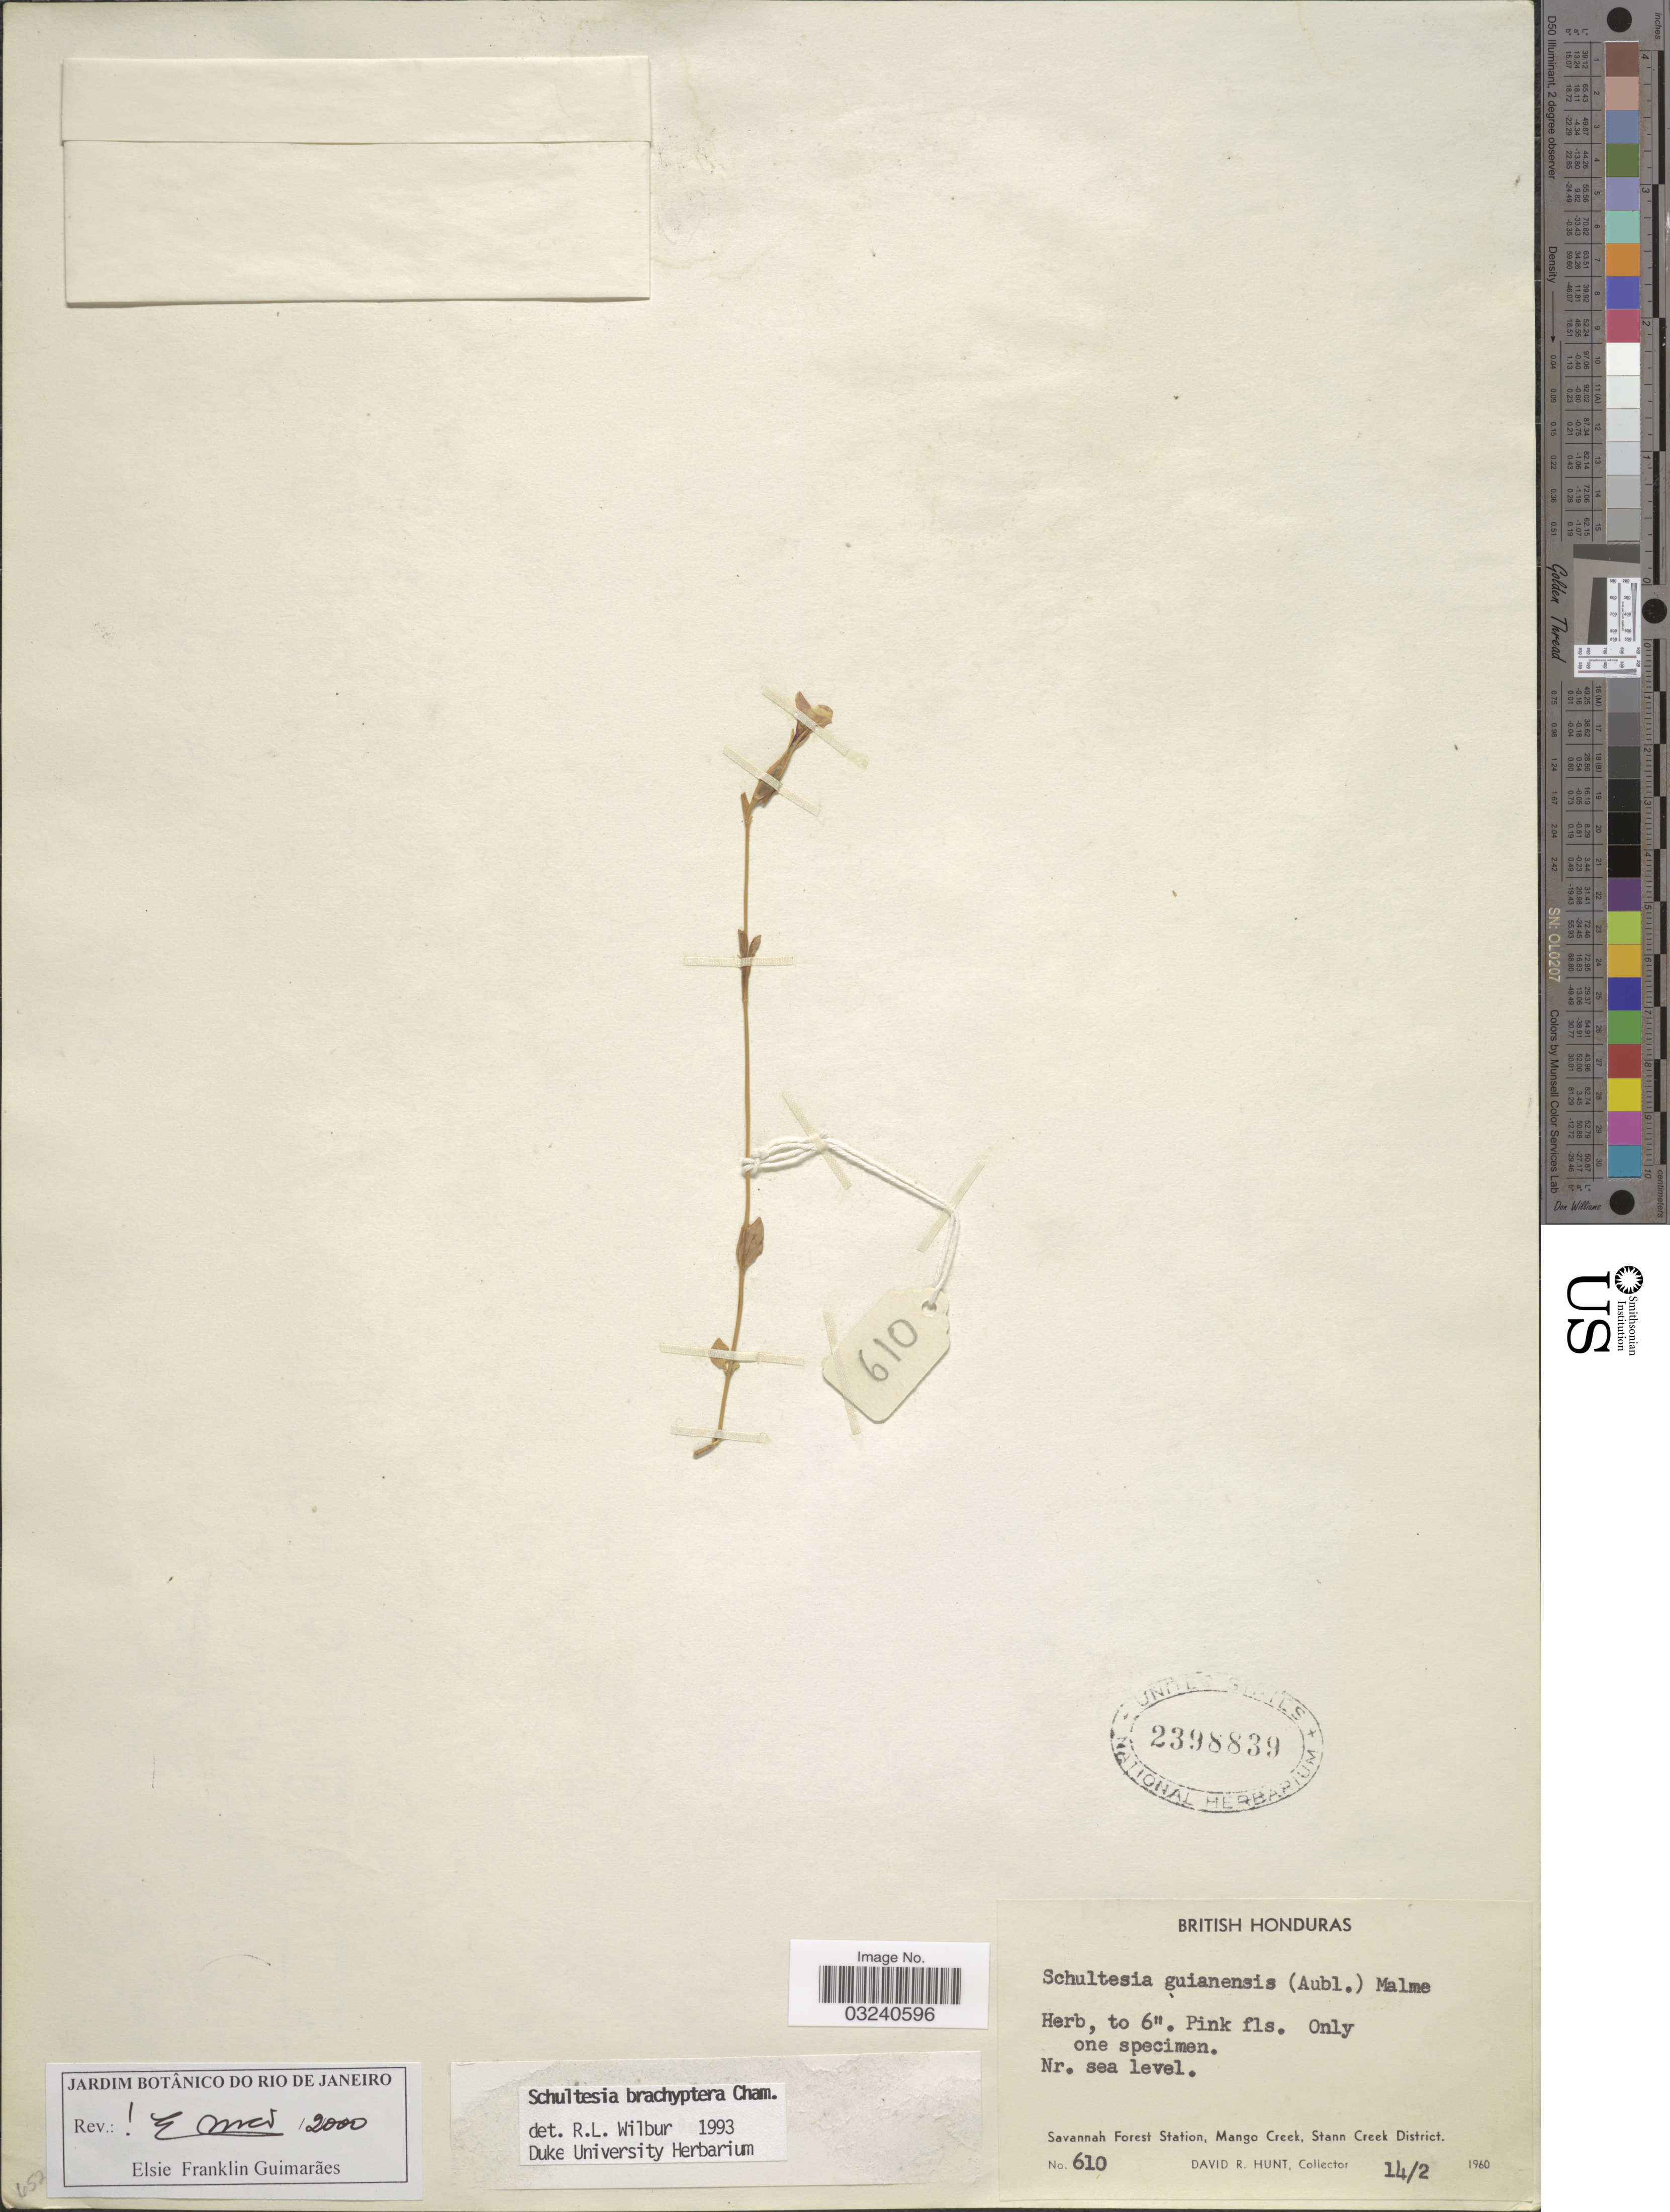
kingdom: Plantae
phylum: Tracheophyta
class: Magnoliopsida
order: Gentianales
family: Gentianaceae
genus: Schultesia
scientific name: Schultesia brachyptera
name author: Cham.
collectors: D. R. Hunt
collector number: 610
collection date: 1960-02-14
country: Belize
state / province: Stann Creek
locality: British Honduras. Savannah Forest Station, Mango Creek, Stann Creek District.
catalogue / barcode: US 2398839